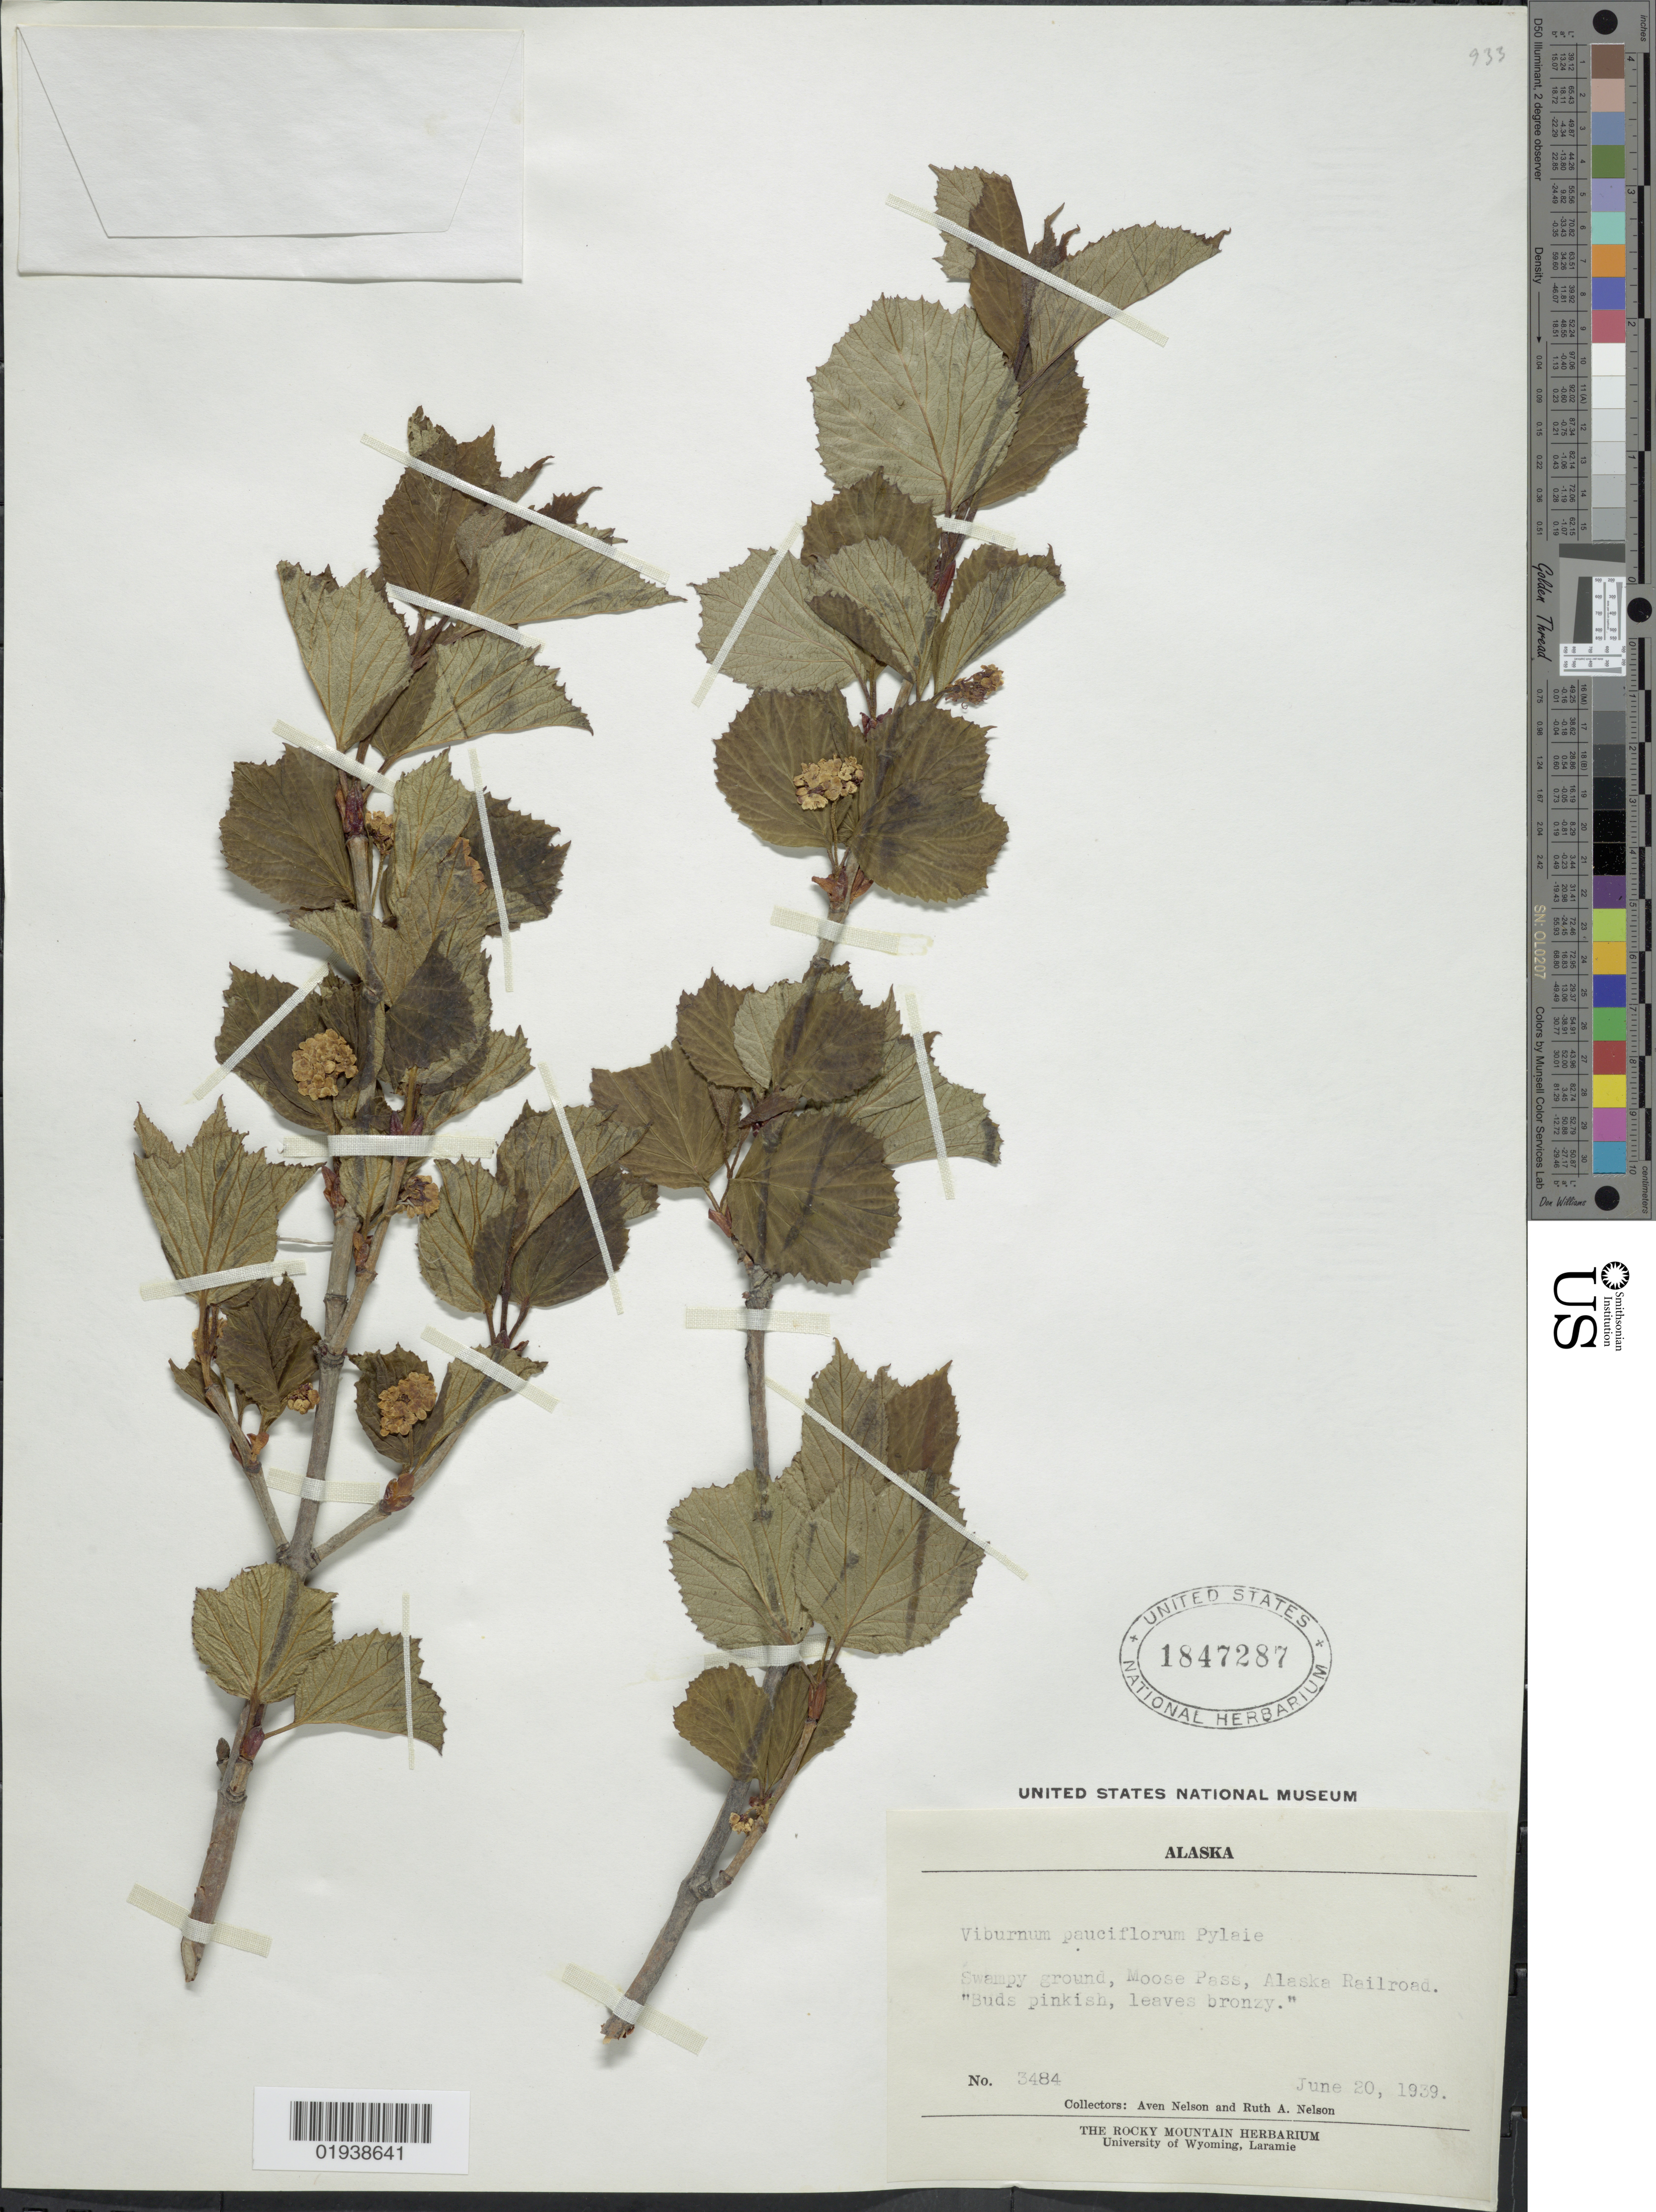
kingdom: Plantae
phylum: Tracheophyta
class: Magnoliopsida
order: Dipsacales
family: Viburnaceae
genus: Viburnum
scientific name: Viburnum edule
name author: (Michx.) Raf.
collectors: A. Nelson & R. A. Nelson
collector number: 3484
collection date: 1939-06-20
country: United States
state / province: Alaska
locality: Swampy ground, Moose Pass, Alaska Railroad.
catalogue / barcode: US 1847287